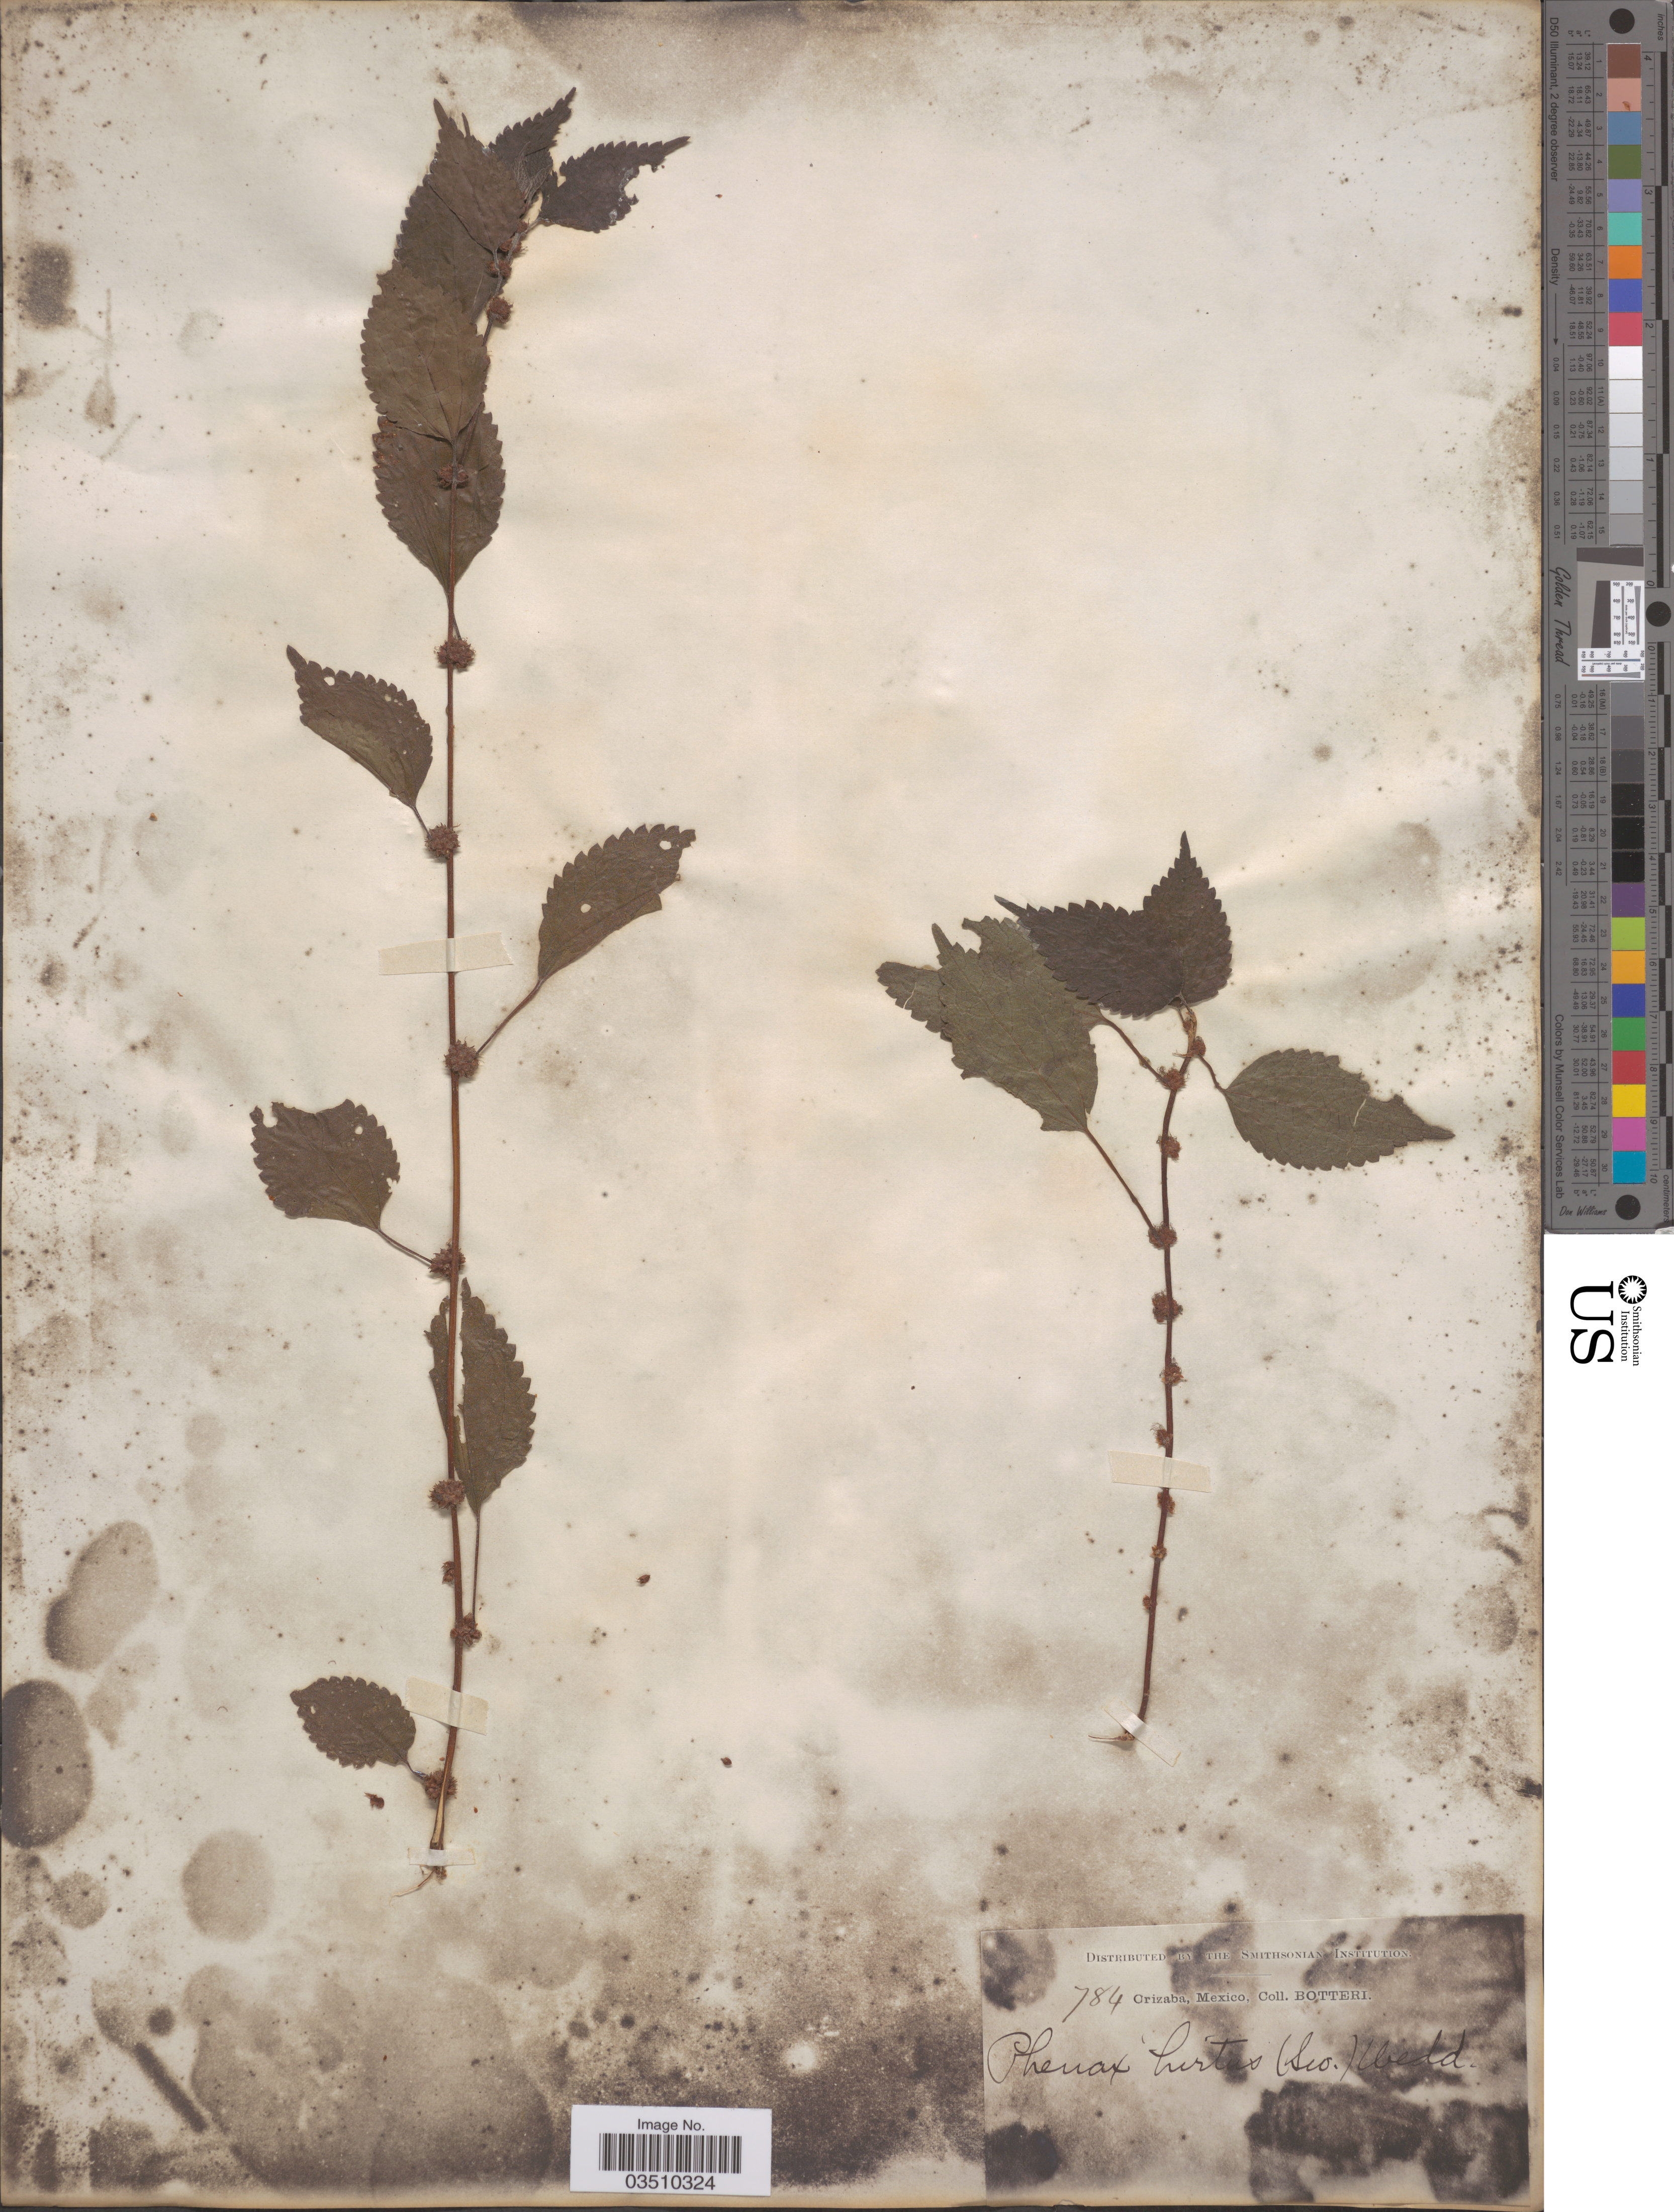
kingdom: Plantae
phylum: Tracheophyta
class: Magnoliopsida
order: Rosales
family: Urticaceae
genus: Phenax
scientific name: Phenax hirtus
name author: (Sw.) Wedd.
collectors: -. Botteri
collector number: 784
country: Mexico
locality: Orizaba.